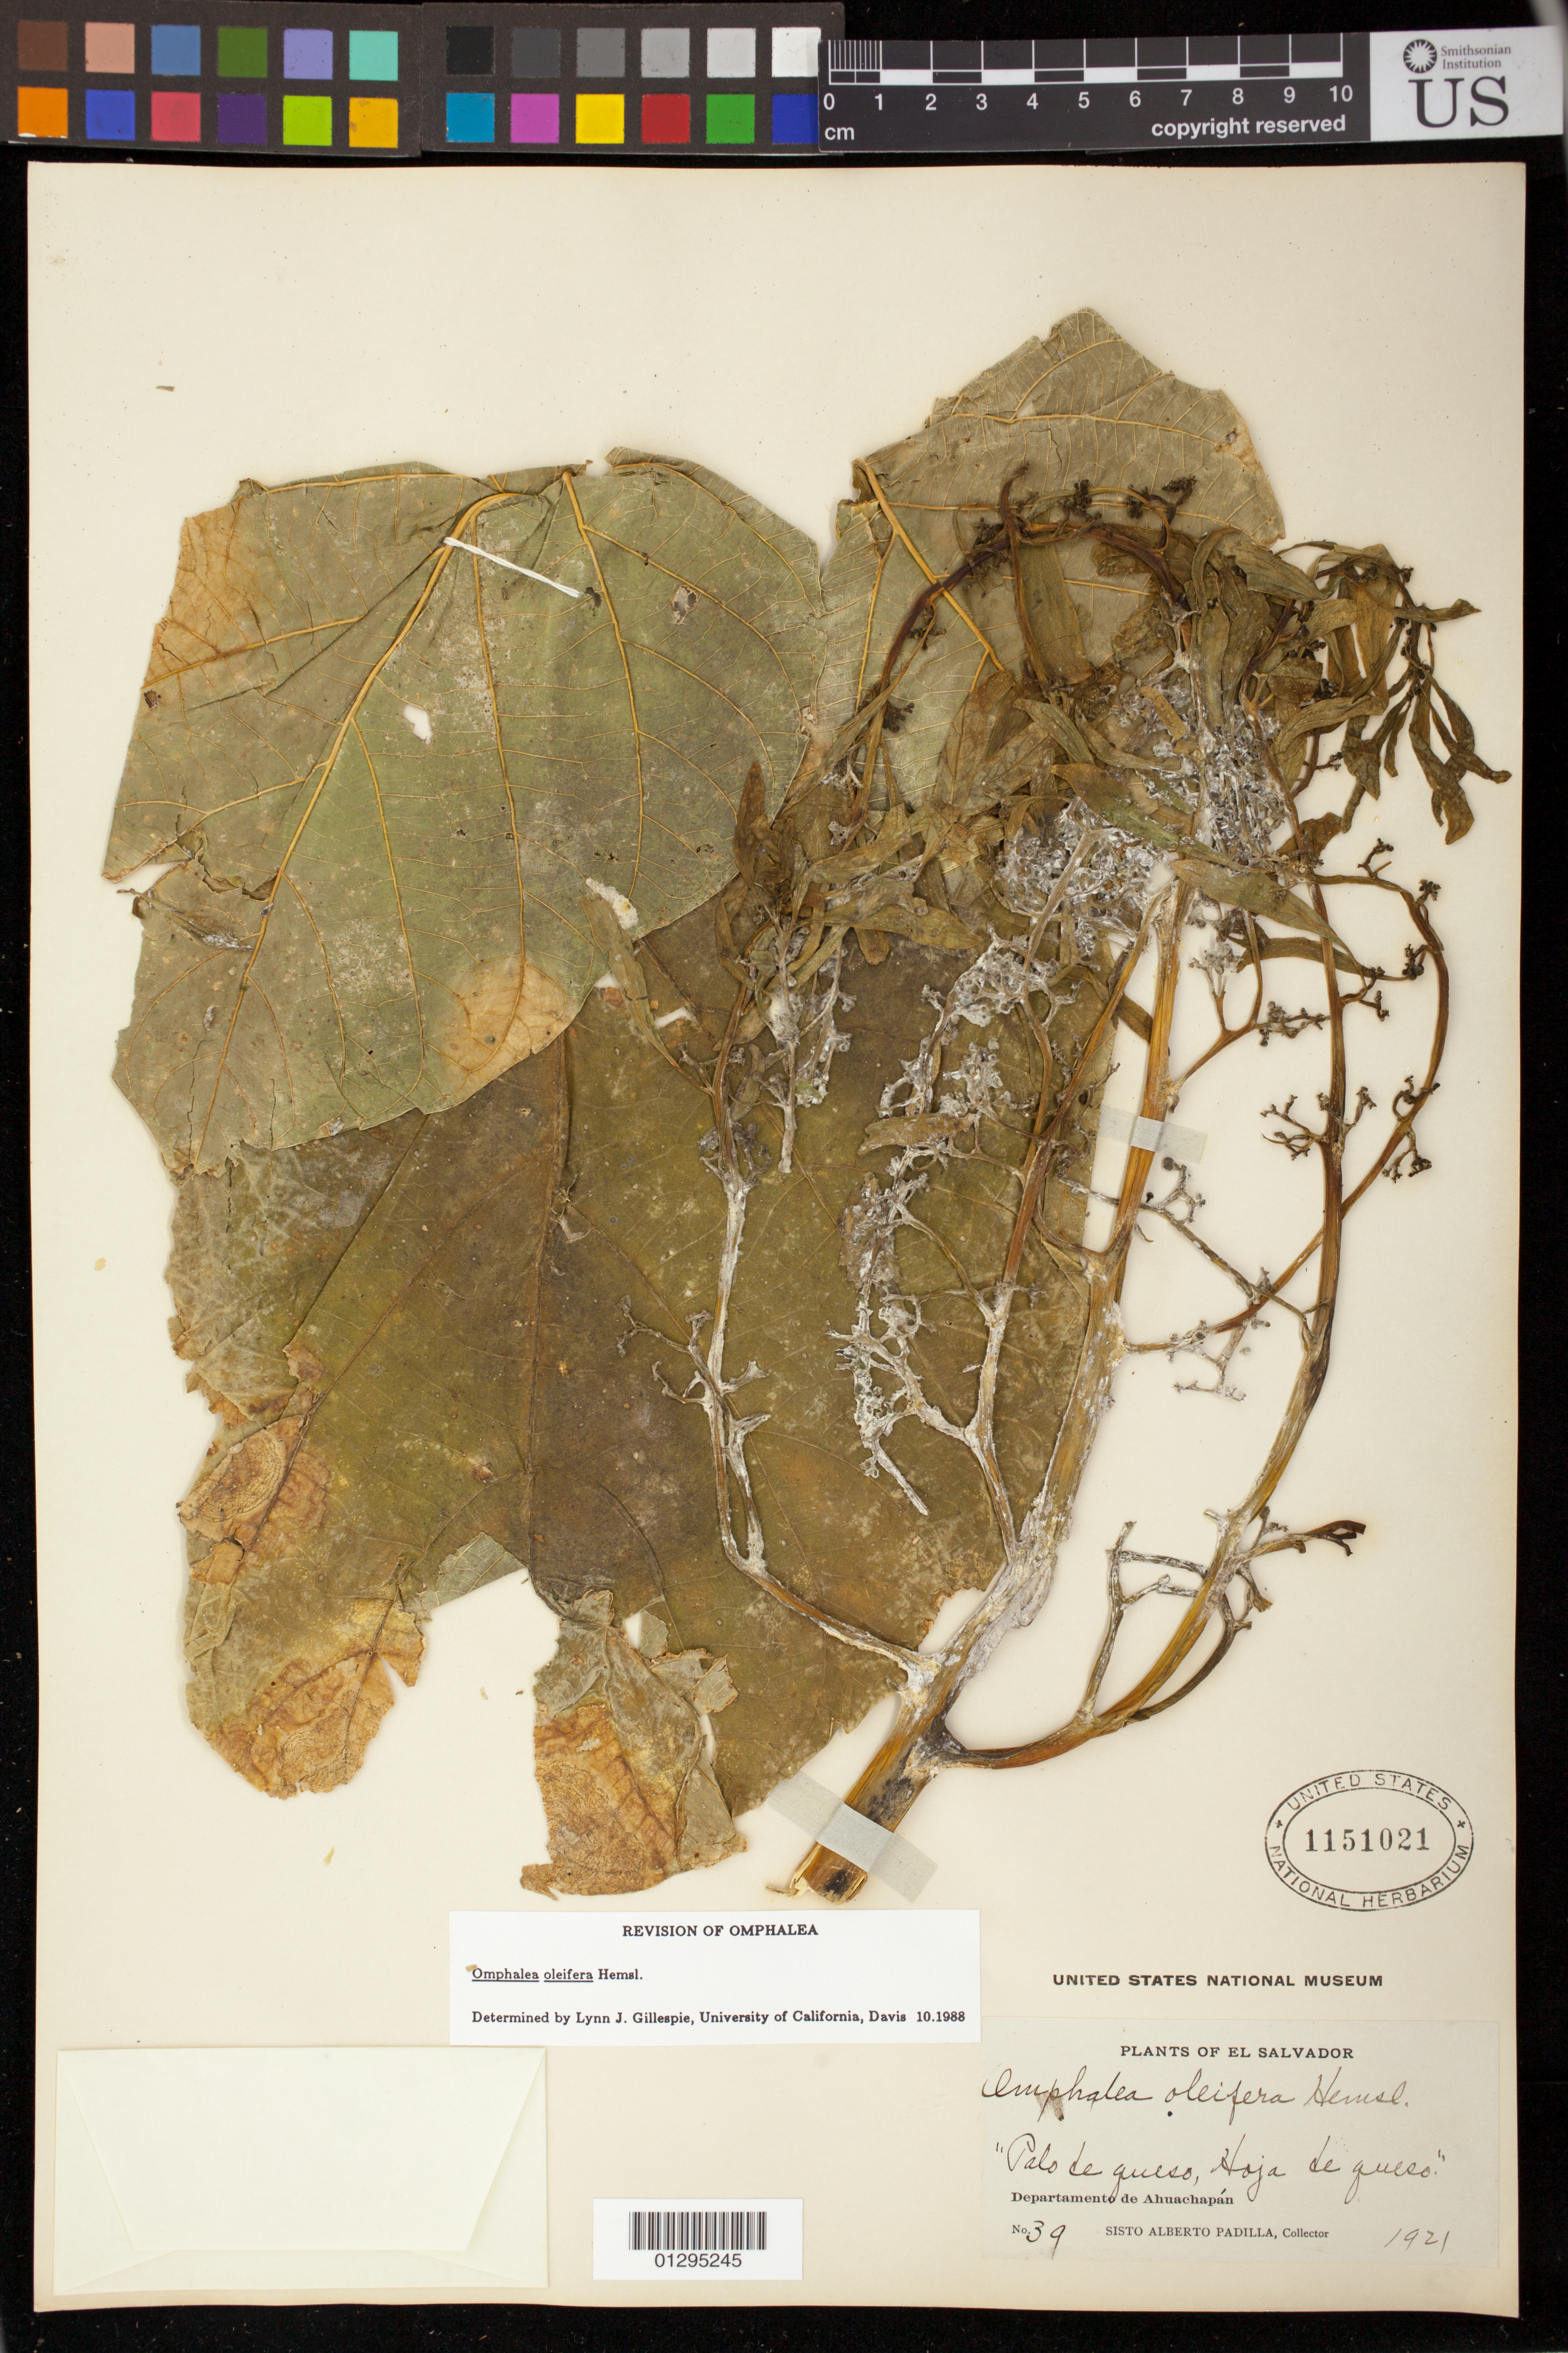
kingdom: Plantae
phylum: Tracheophyta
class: Magnoliopsida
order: Malpighiales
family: Euphorbiaceae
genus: Omphalea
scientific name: Omphalea oleifera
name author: Hemsl.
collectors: S. A. Padilla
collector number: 39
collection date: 1921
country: El Salvador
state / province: Ahuachapan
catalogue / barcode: US 1151021